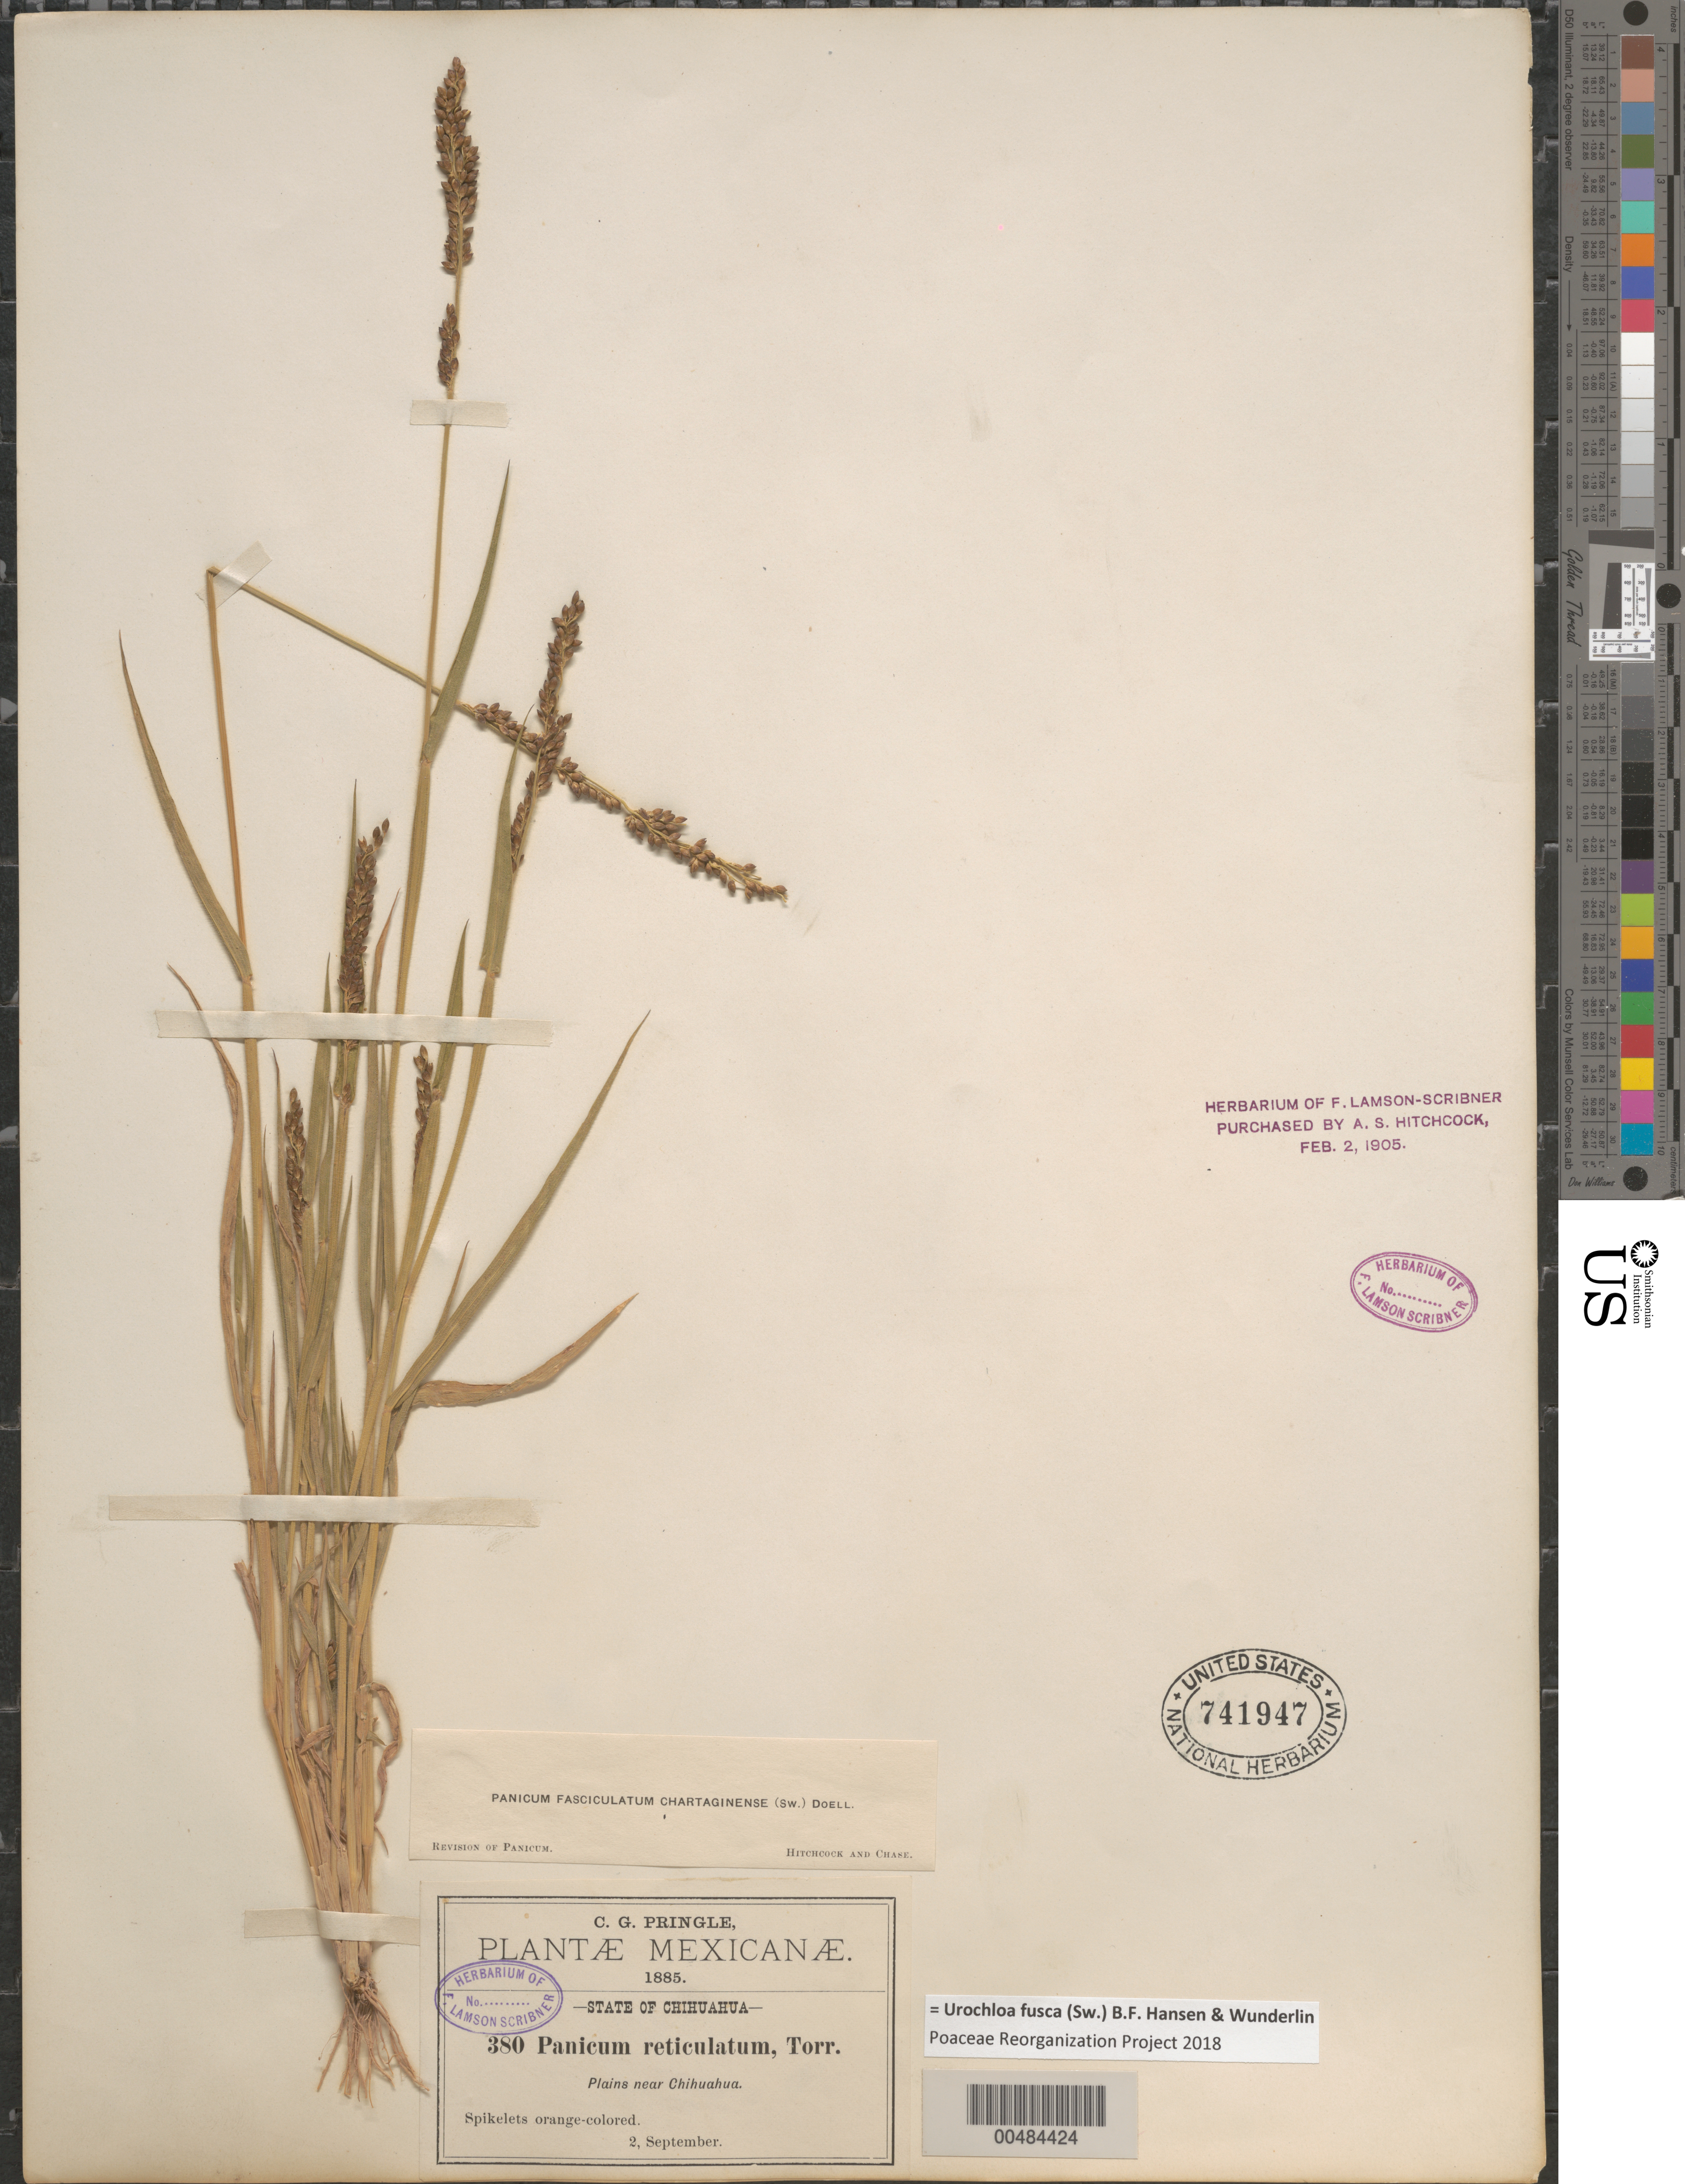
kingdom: Plantae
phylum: Tracheophyta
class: Liliopsida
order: Poales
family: Poaceae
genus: Brachiaria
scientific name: Brachiaria fasciculata var. reticulata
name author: (Torr.) Beetle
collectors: C. G. Pringle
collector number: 380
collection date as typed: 2 Sep 1885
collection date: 1885-09-02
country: Mexico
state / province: Chihuahua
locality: Plains near Chihuahua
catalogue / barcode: US 741947